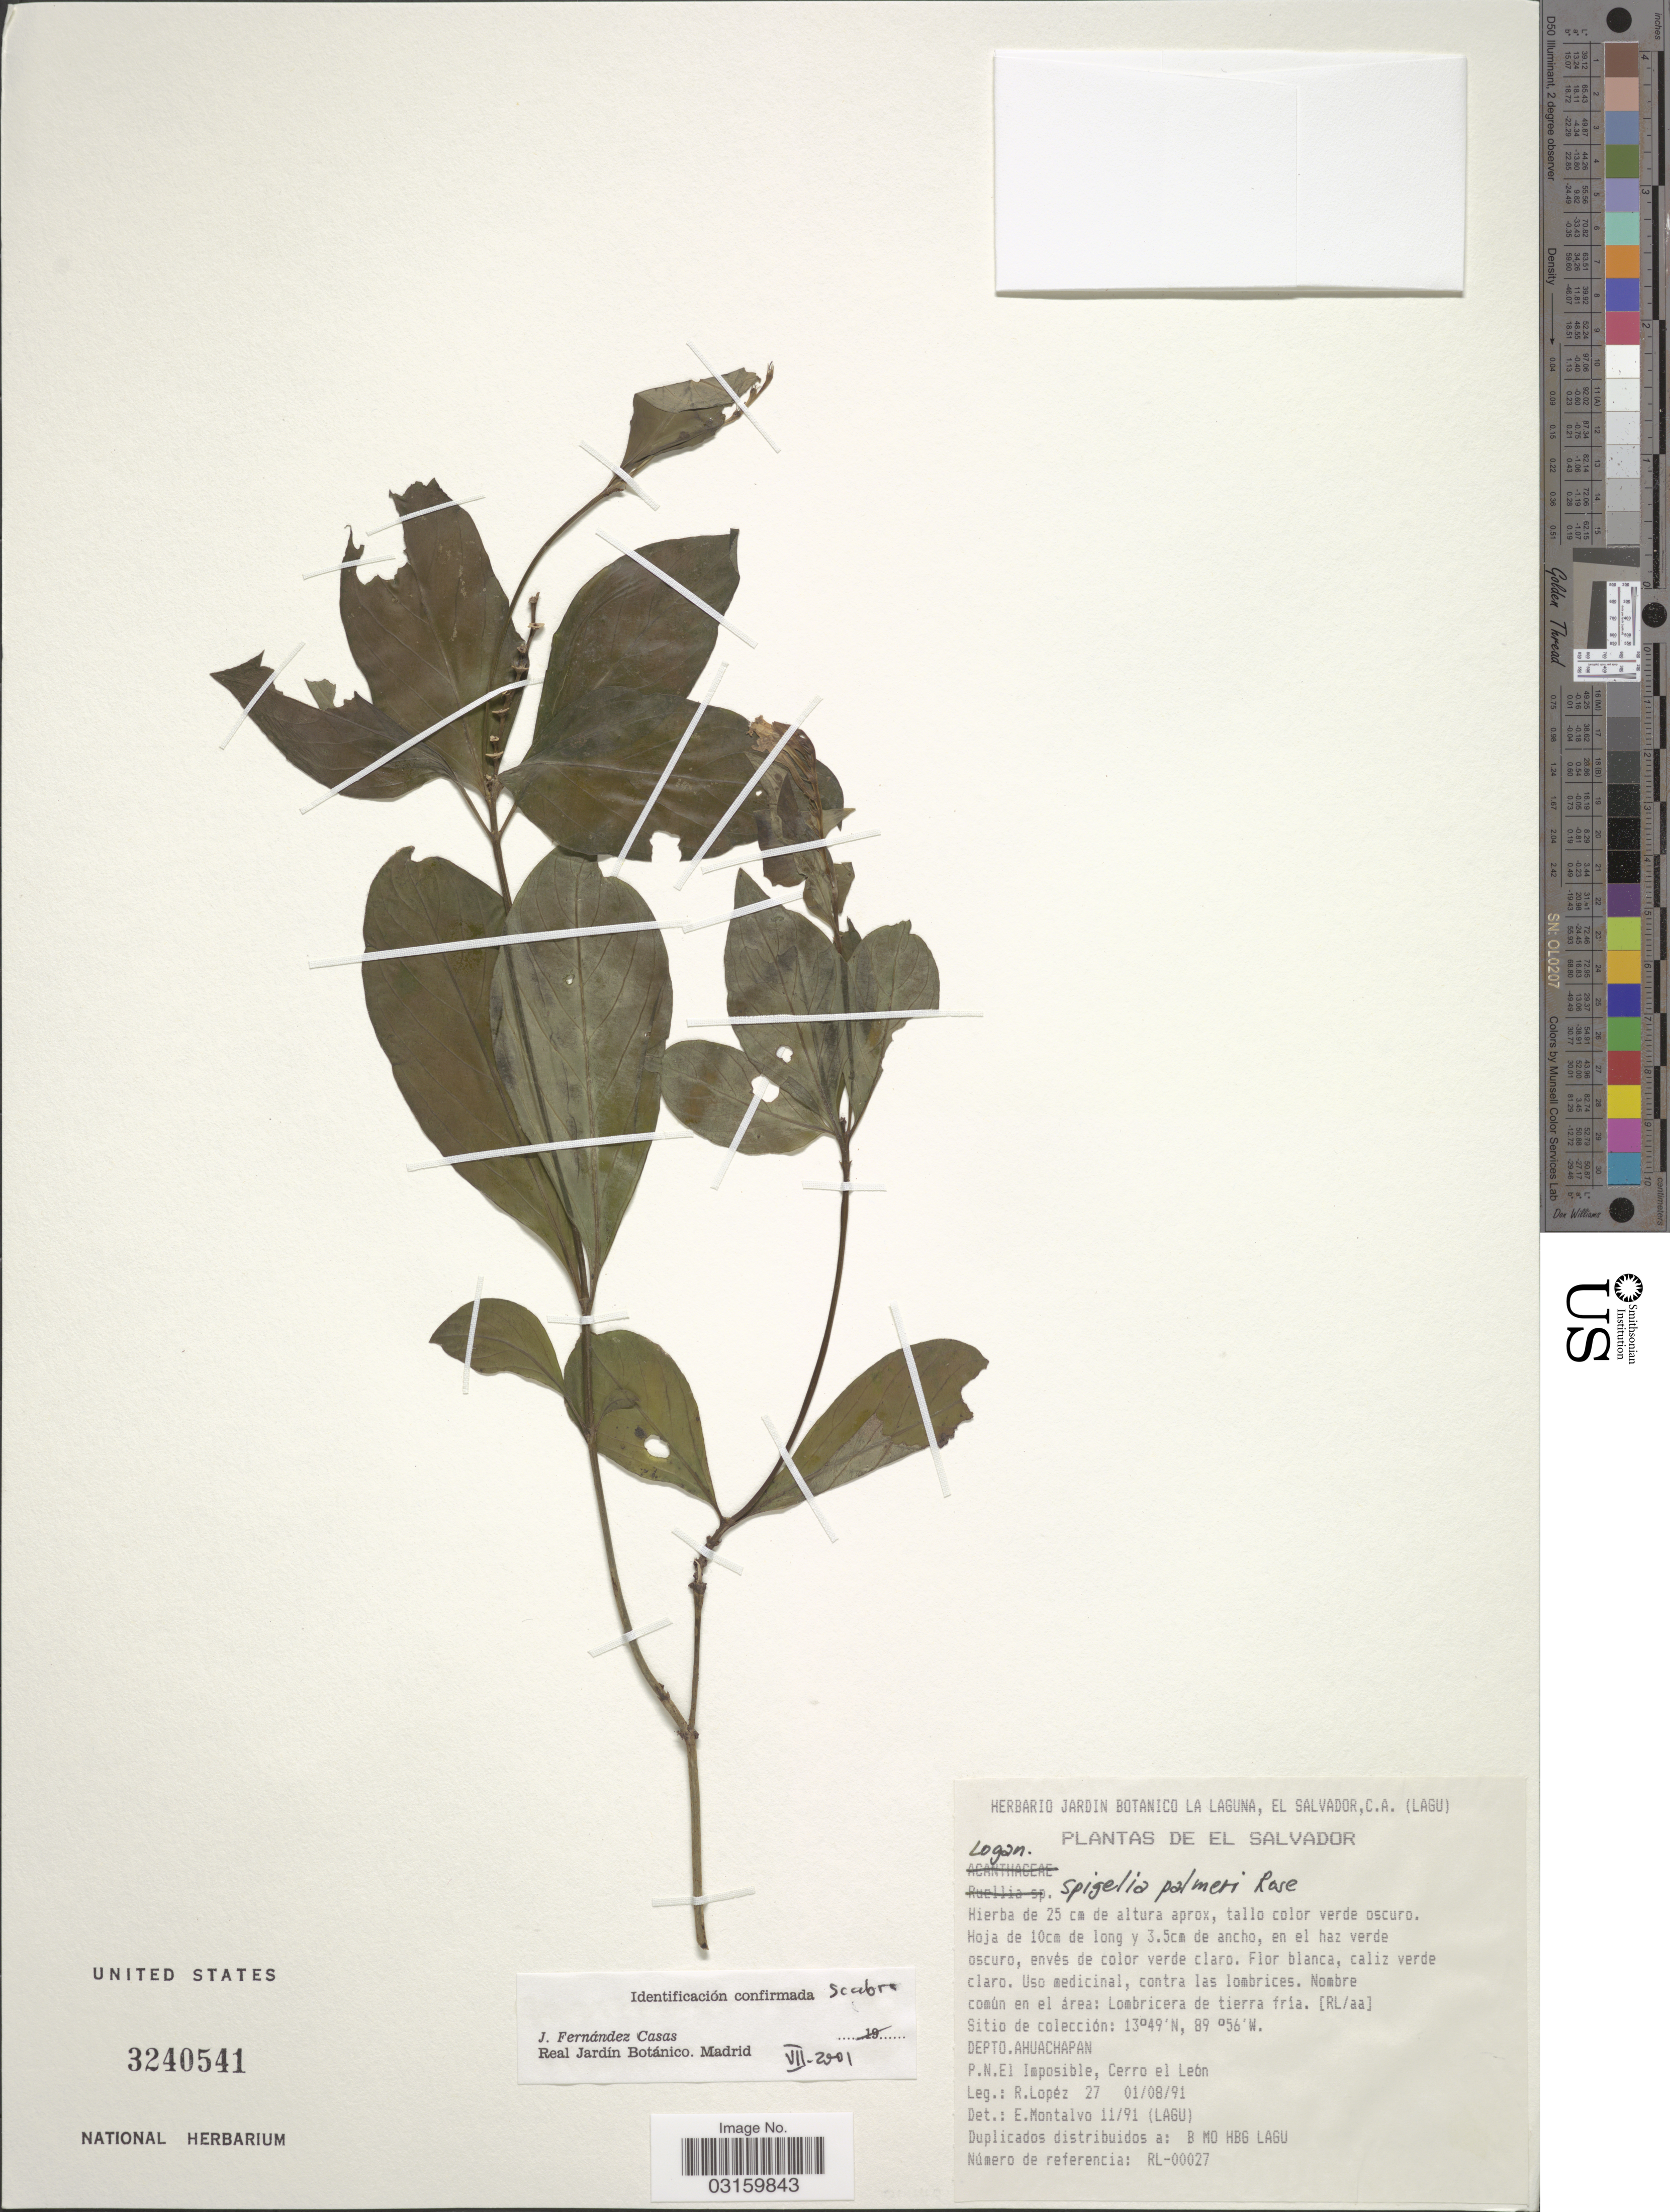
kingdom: Plantae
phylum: Tracheophyta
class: Magnoliopsida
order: Gentianales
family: Loganiaceae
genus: Spigelia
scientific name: Spigelia humboldtiana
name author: Cham. & Schltdl.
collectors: R. Lopez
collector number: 27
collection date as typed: Transcribed d/m/y: 1/8/91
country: El Salvador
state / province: Ahuachapan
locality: Depto. Ahuachapan, P.N. El Imposible, Cerro el León.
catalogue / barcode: US 3240541